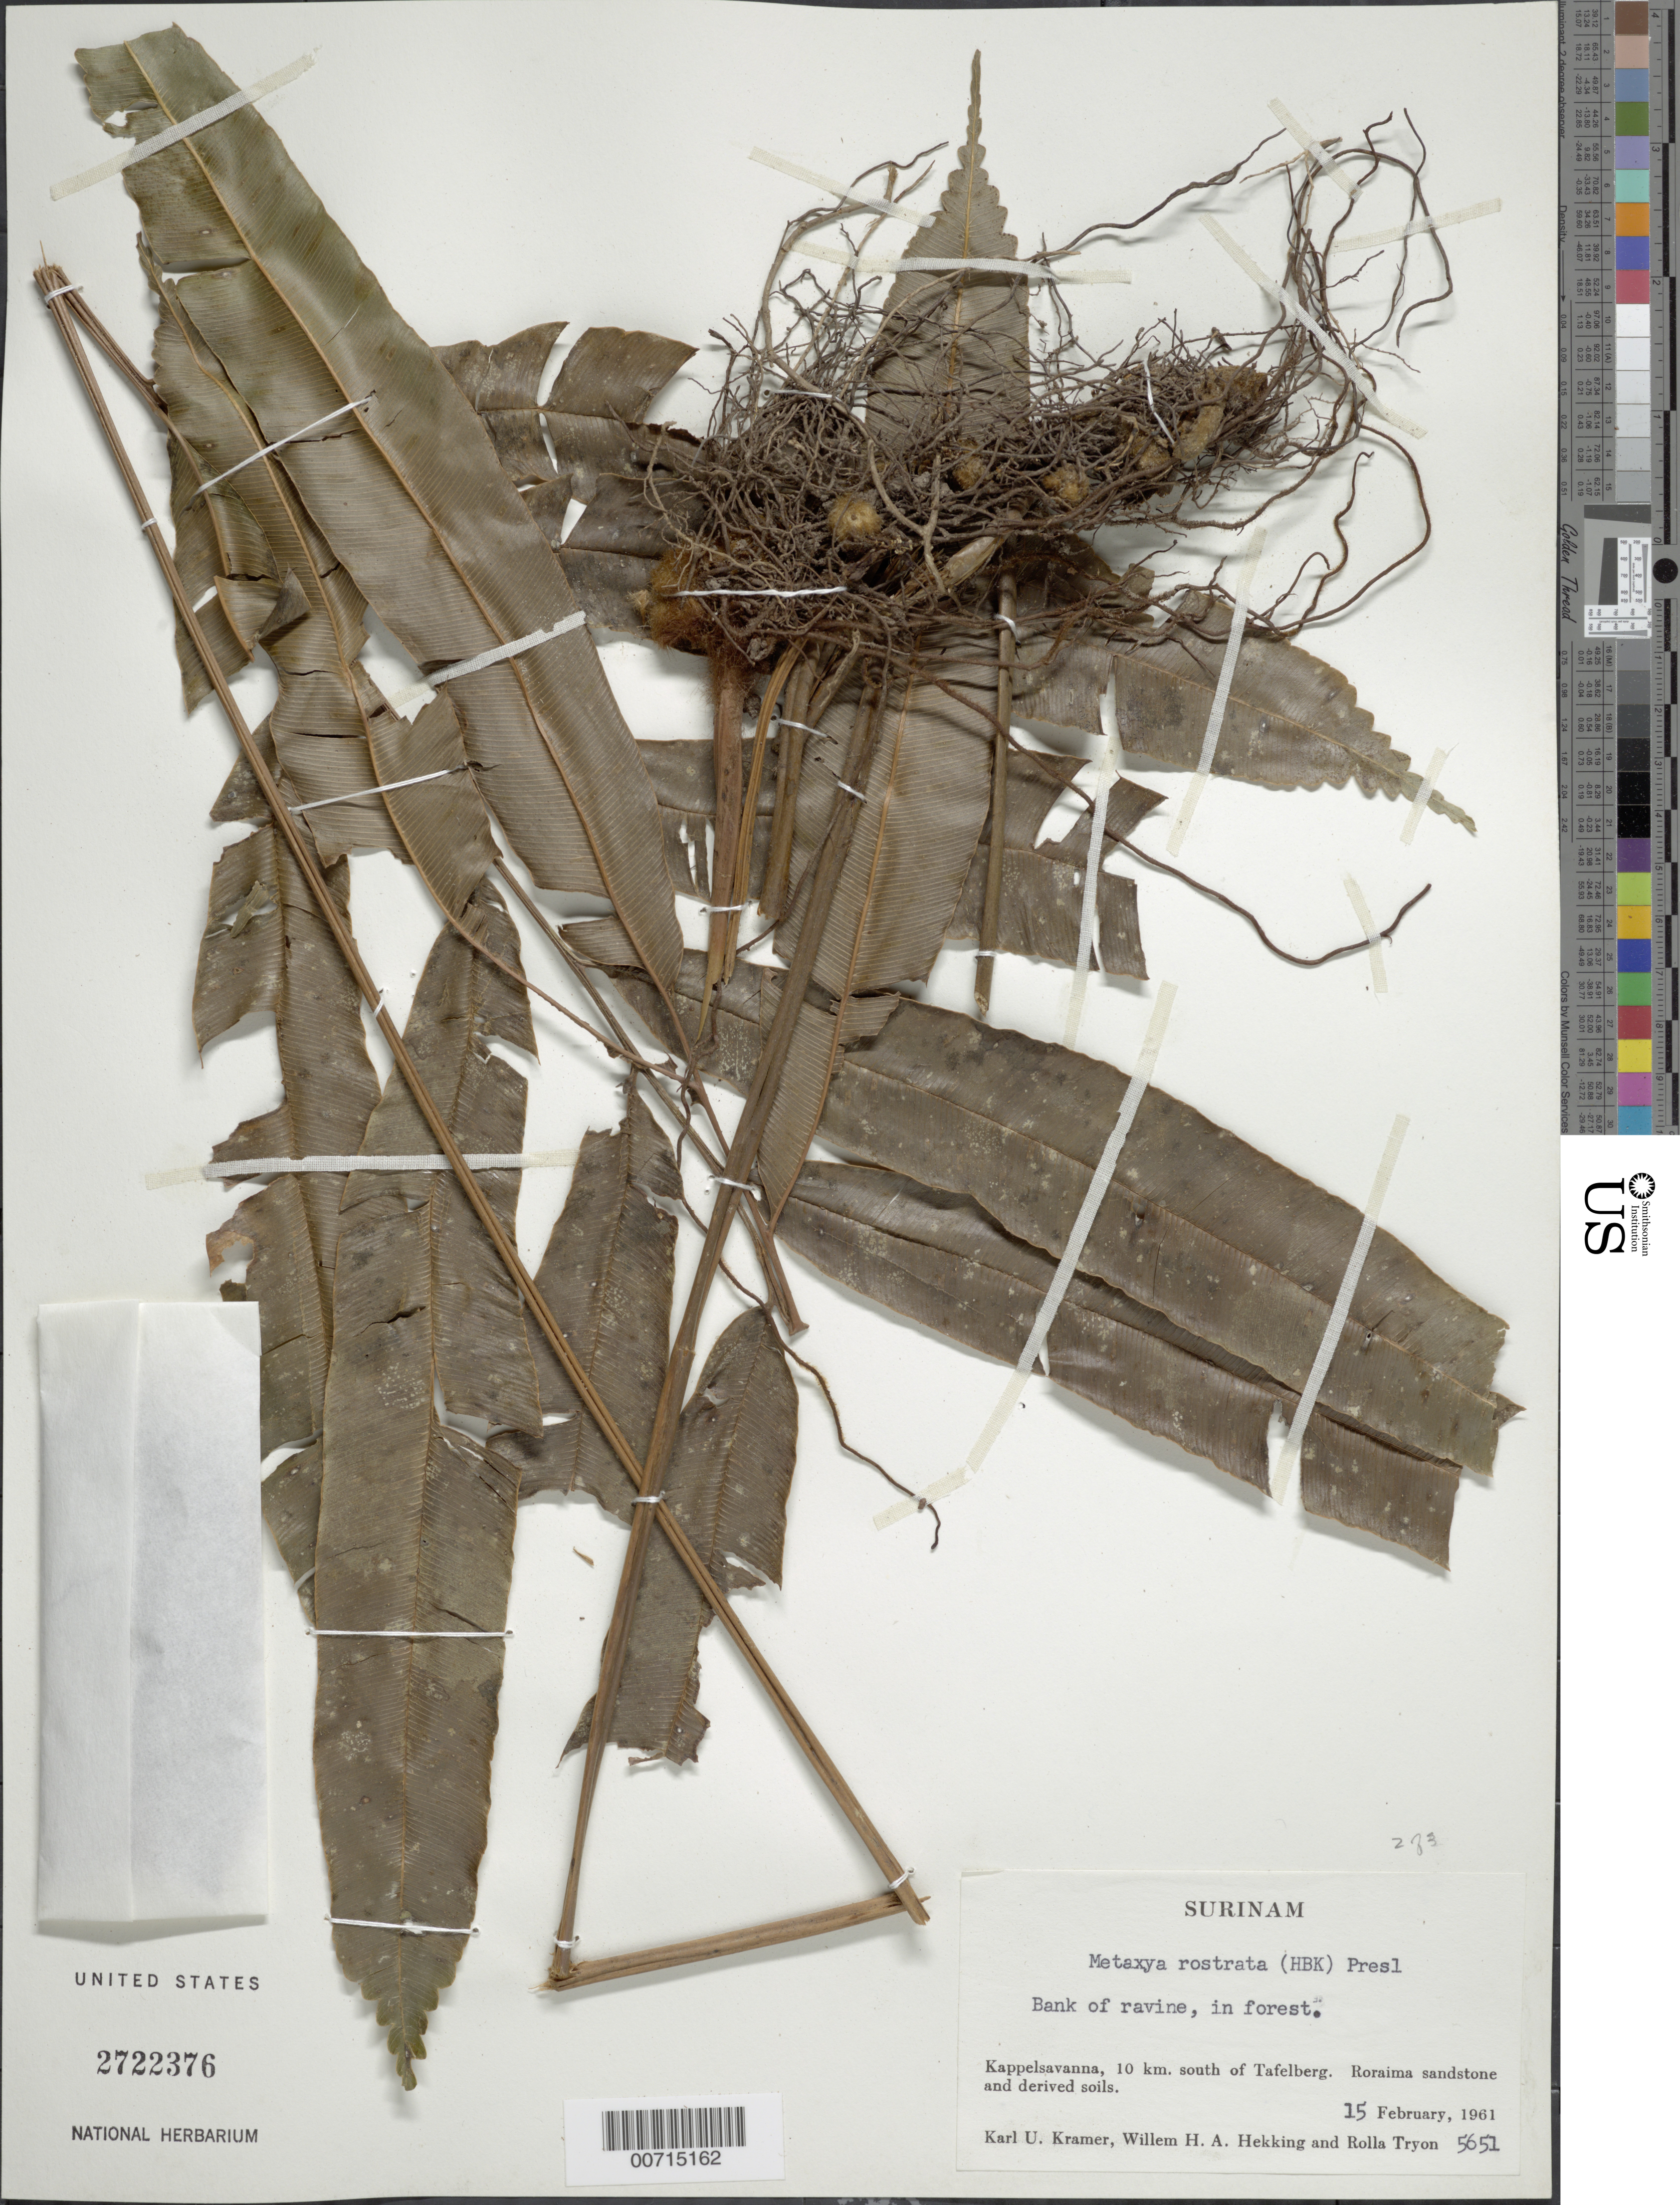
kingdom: Plantae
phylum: Tracheophyta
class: Polypodiopsida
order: Cyatheales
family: Metaxyaceae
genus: Metaxya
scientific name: Metaxya rostrata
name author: (Kunth) C. Presl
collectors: K. U. Kramer, W. H. A. Hekking & R. M. Tryon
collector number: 5651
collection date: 1961-02-15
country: Suriname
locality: Bank of ravine, in forest, Kappelsavanna, 10 km. south of Tafelberg. Roraima sandstone and derived soils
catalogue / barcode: US 2722376